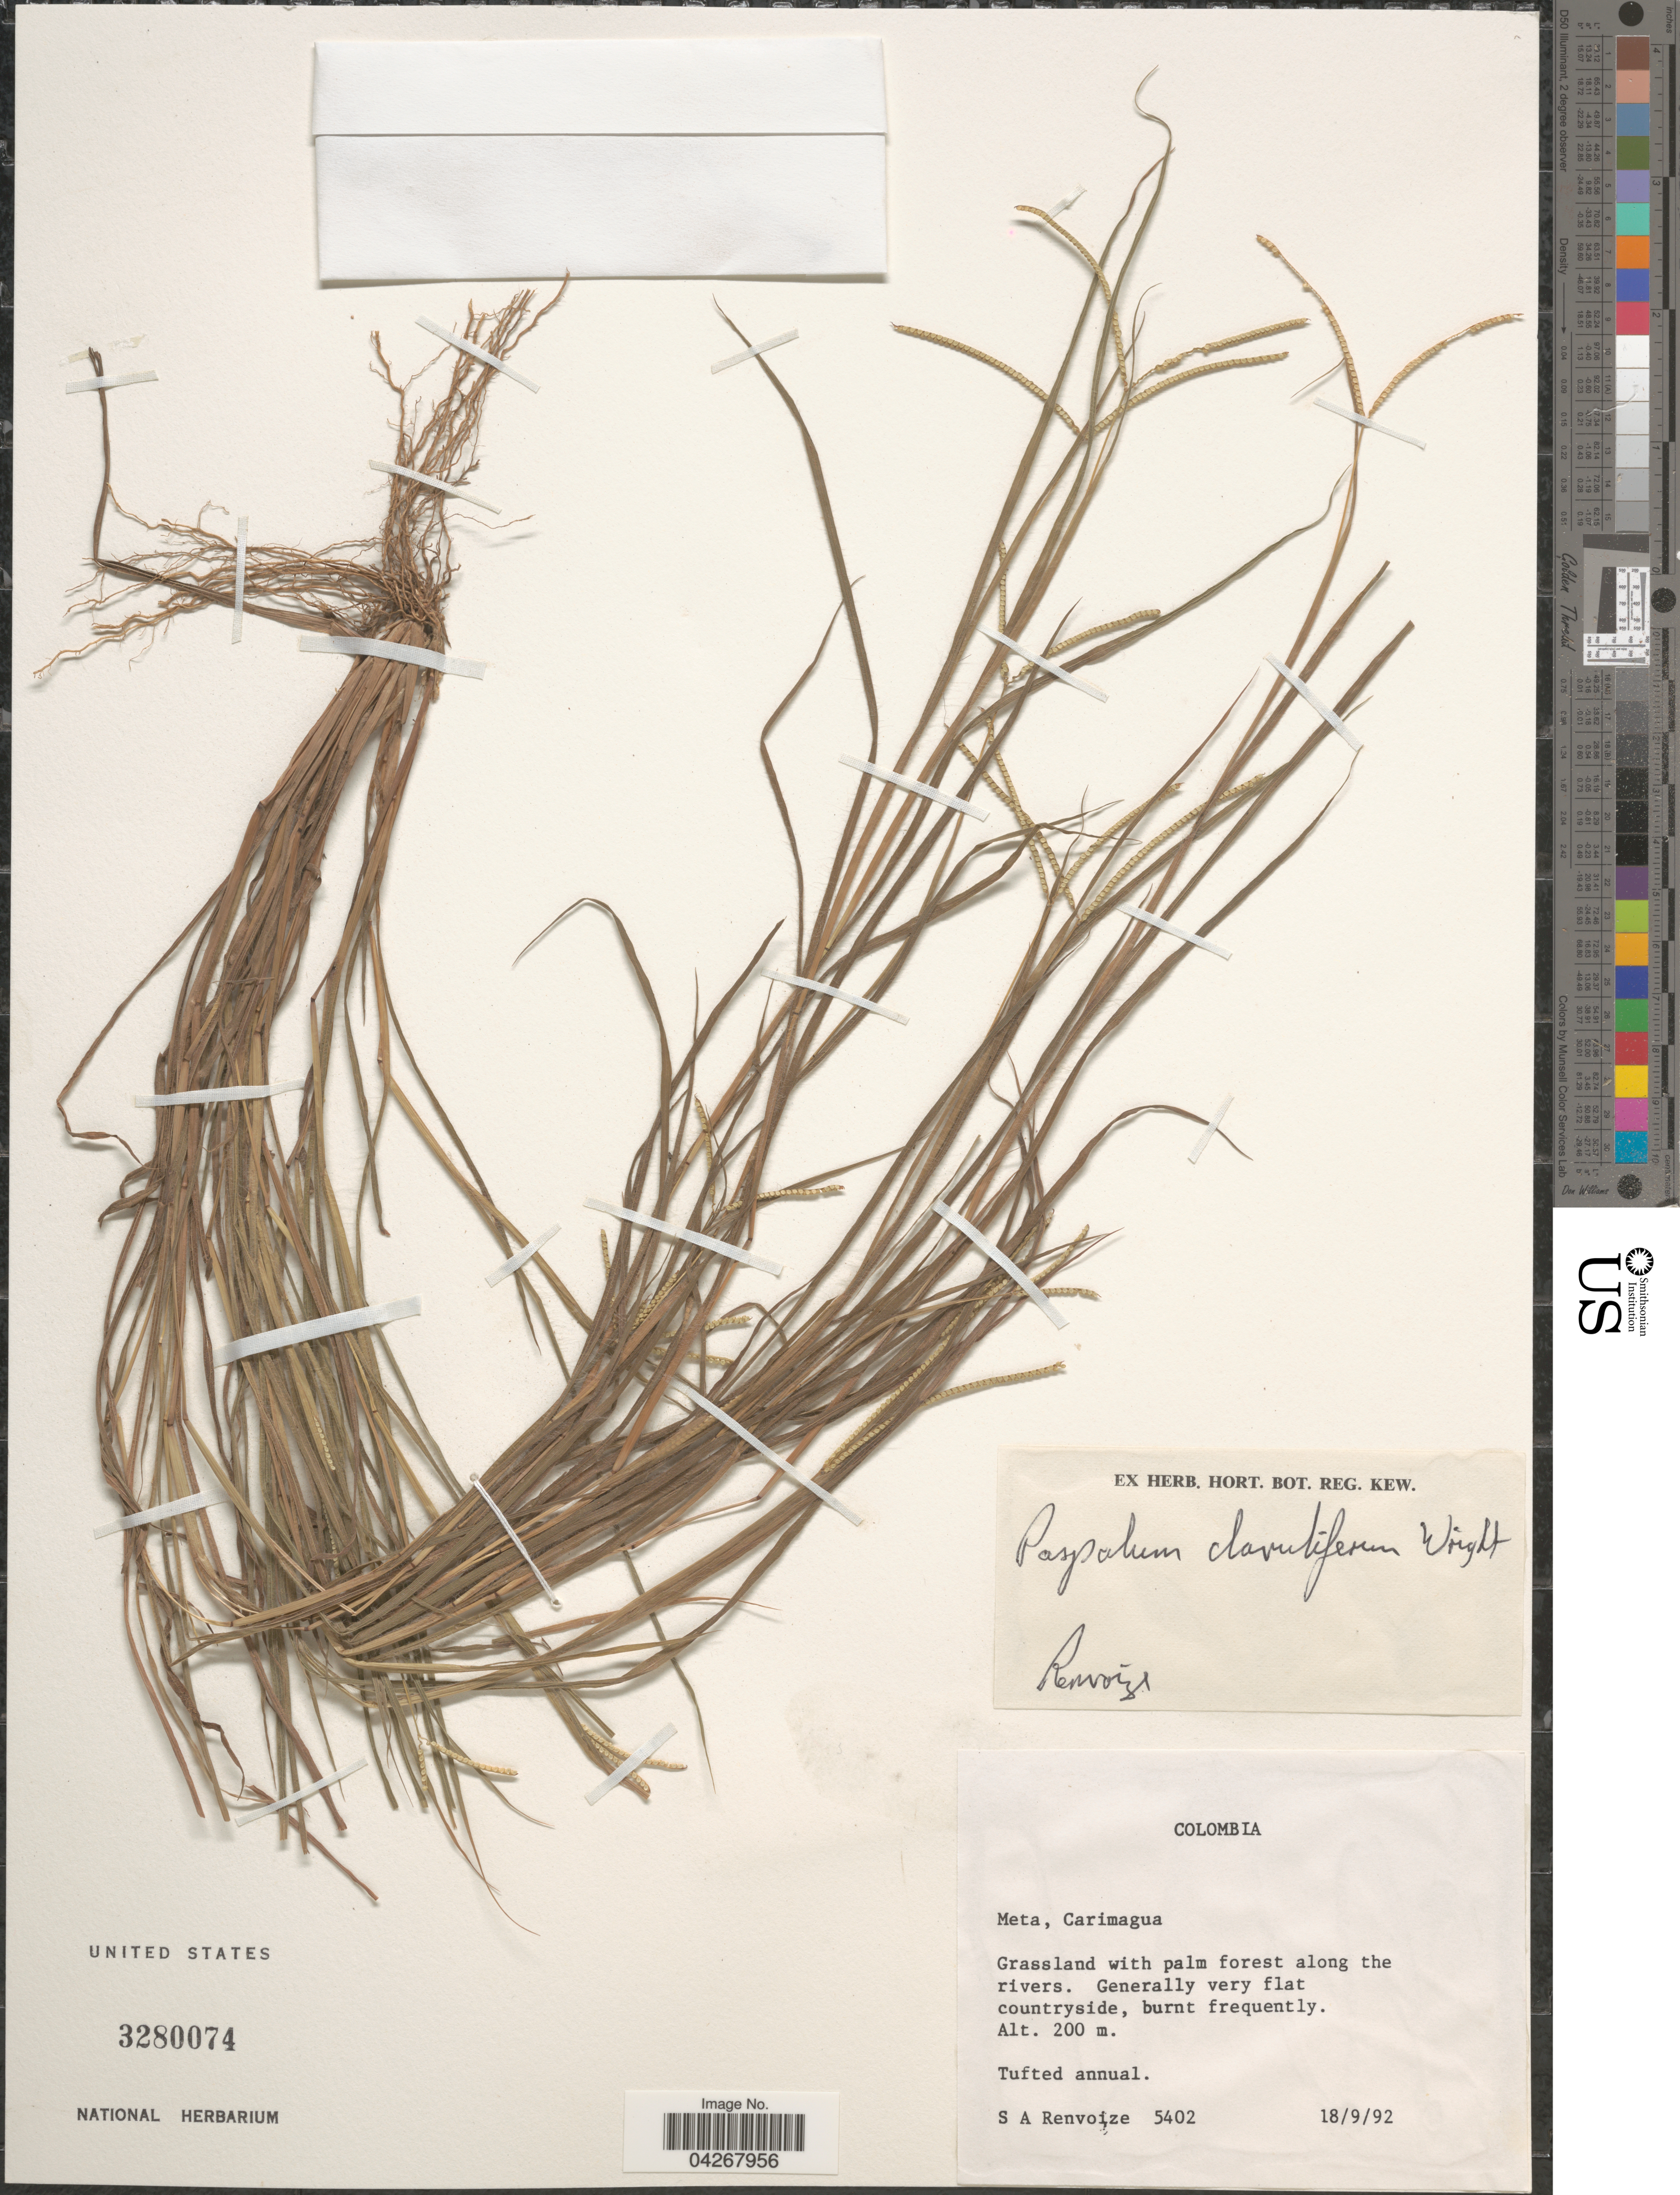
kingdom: Plantae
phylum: Tracheophyta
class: Liliopsida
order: Poales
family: Poaceae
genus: Paspalum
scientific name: Paspalum clavuliferum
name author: C. Wright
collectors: S. A. Renvoize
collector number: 5402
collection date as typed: Transcribed d/m/y: 18/9/92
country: Colombia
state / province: Meta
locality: Carimagua. Grassland with palm forest along the countryside, burnt frequently.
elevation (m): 200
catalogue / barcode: US 3280074